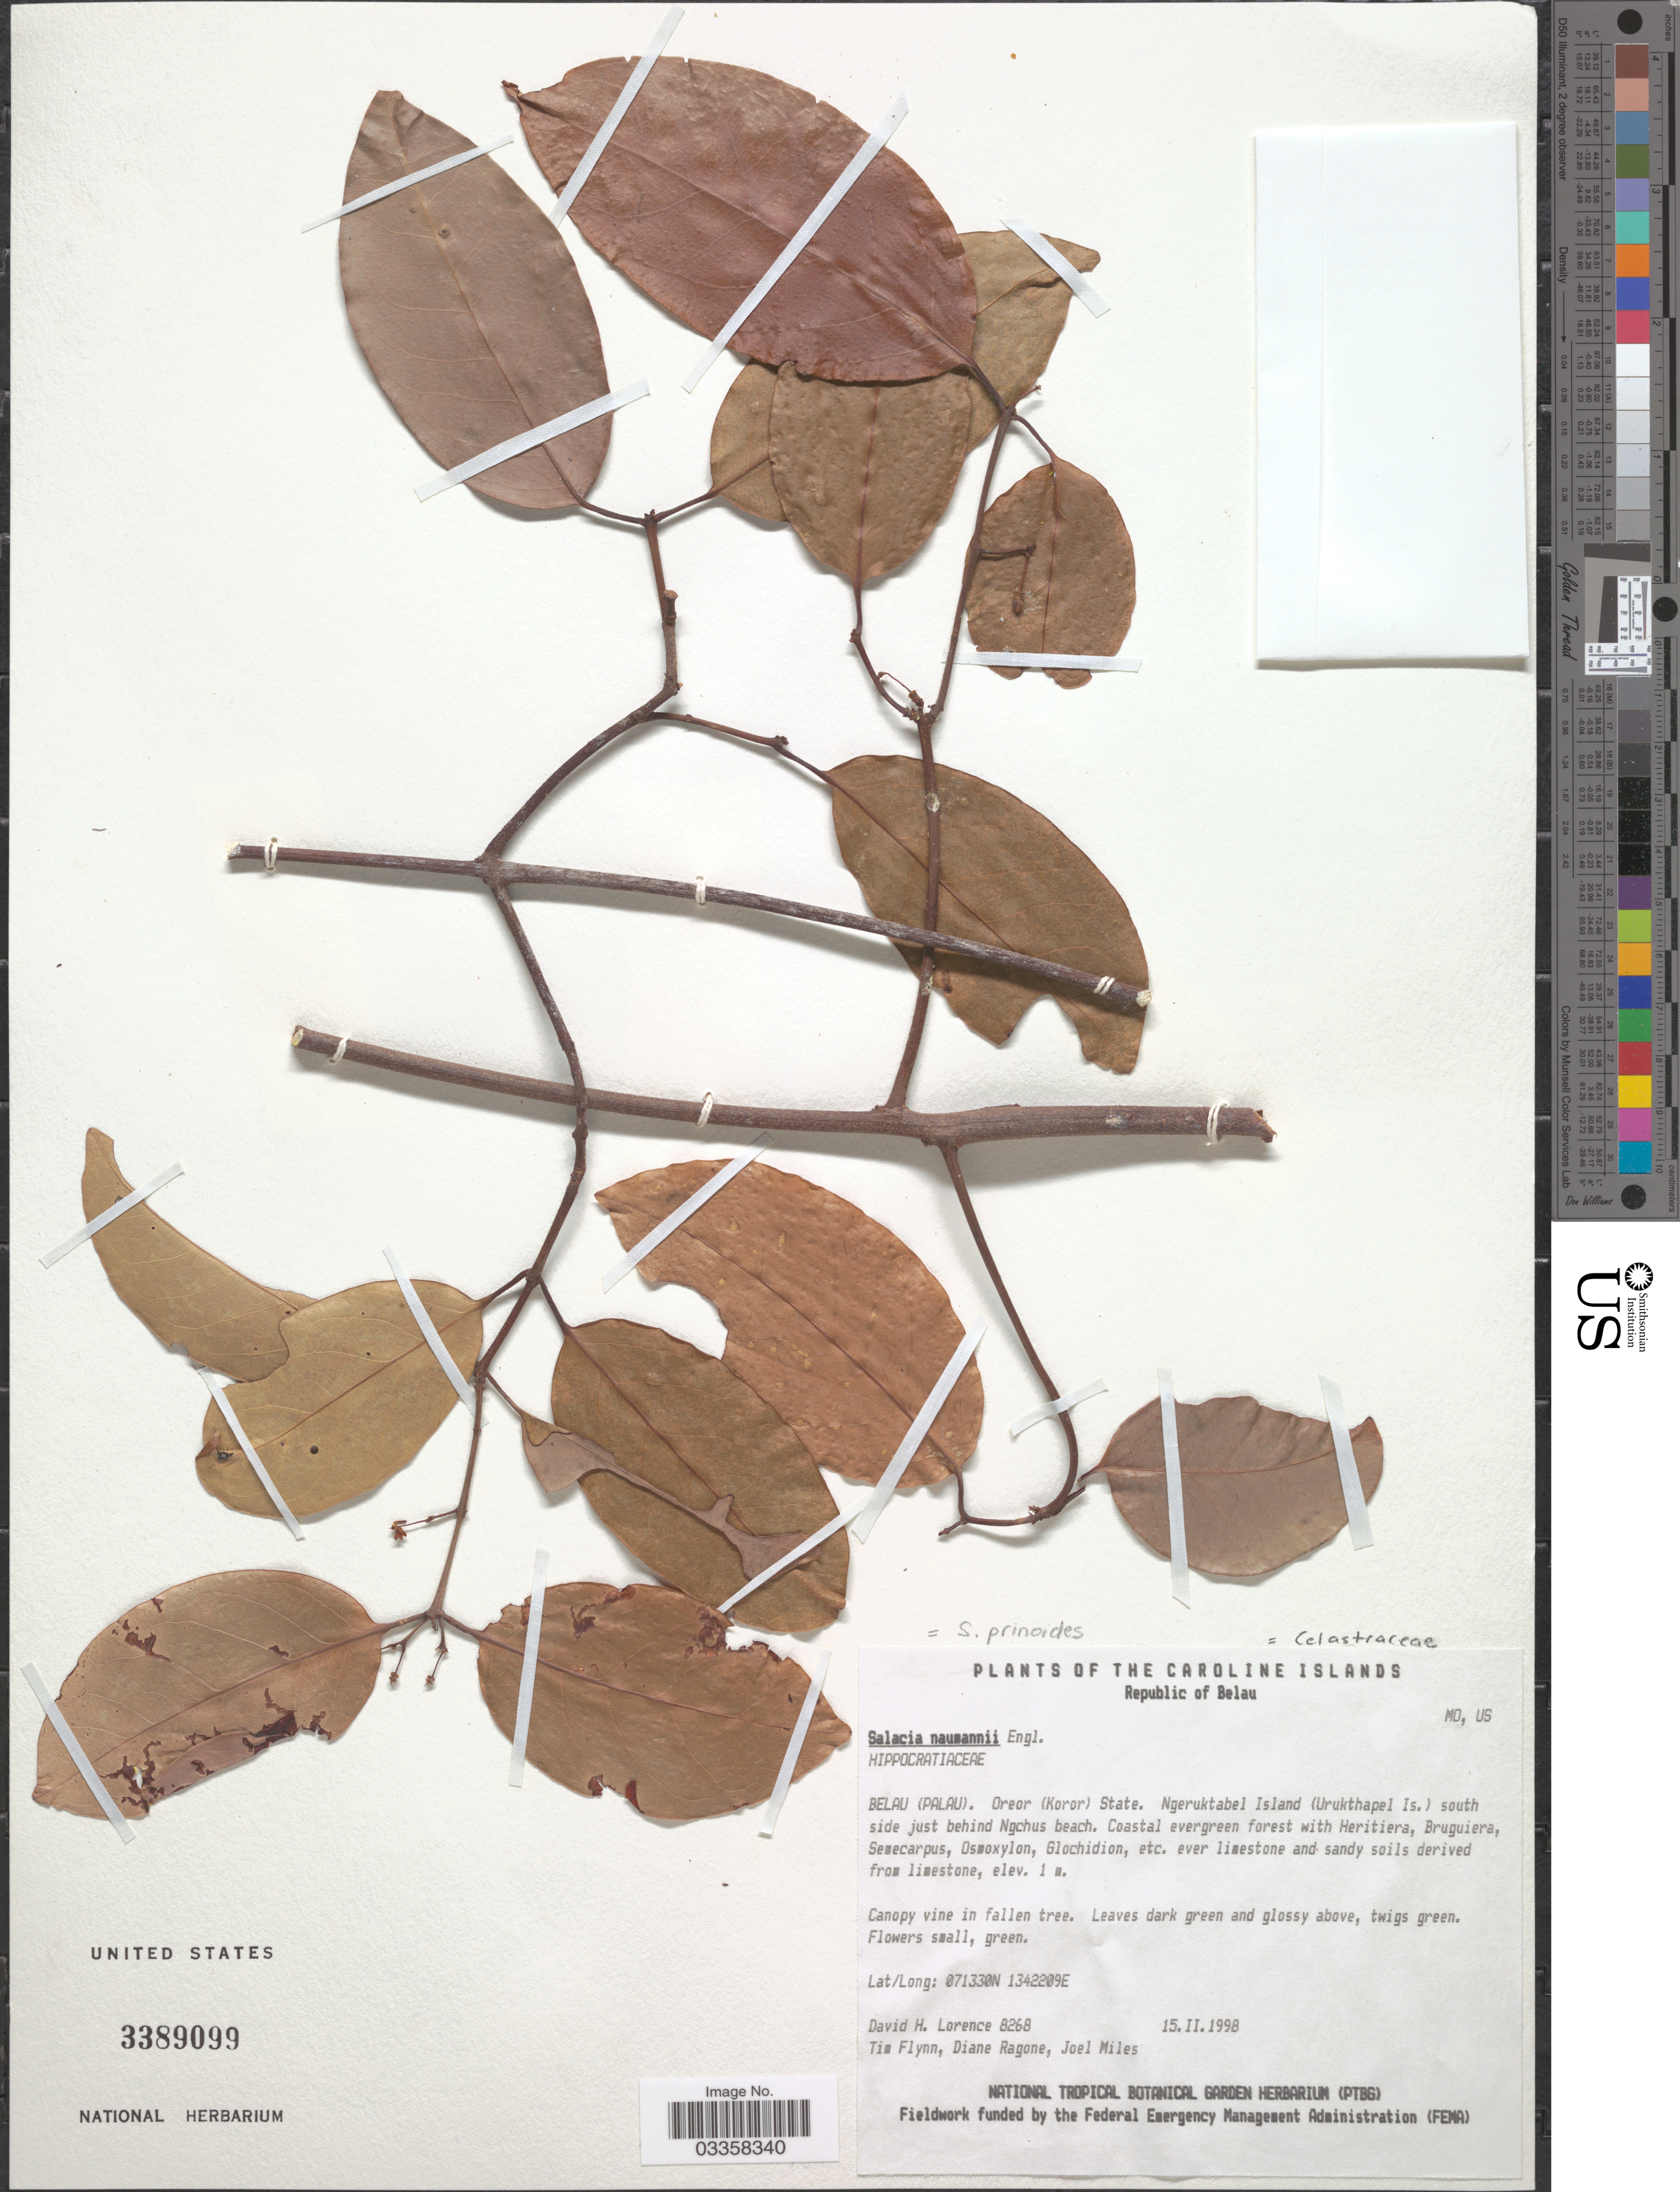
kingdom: Plantae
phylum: Tracheophyta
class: Magnoliopsida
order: Celastrales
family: Celastraceae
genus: Salacia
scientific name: Salacia prinoides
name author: (Willd.) DC.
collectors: D. Lorence, T. Flynn, D. Ragone & J. Miles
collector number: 8268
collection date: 1998-02-15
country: Palau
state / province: Koror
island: Ngeruktabel [Urukthapel]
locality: The Caroline Islands. Republic of Belau. Belau (Palau). Oreor (Koror) State. Ngeruktabel Island (Urukthapel Is.) south side just behind Ngchus beach.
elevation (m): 1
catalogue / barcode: US 3389099